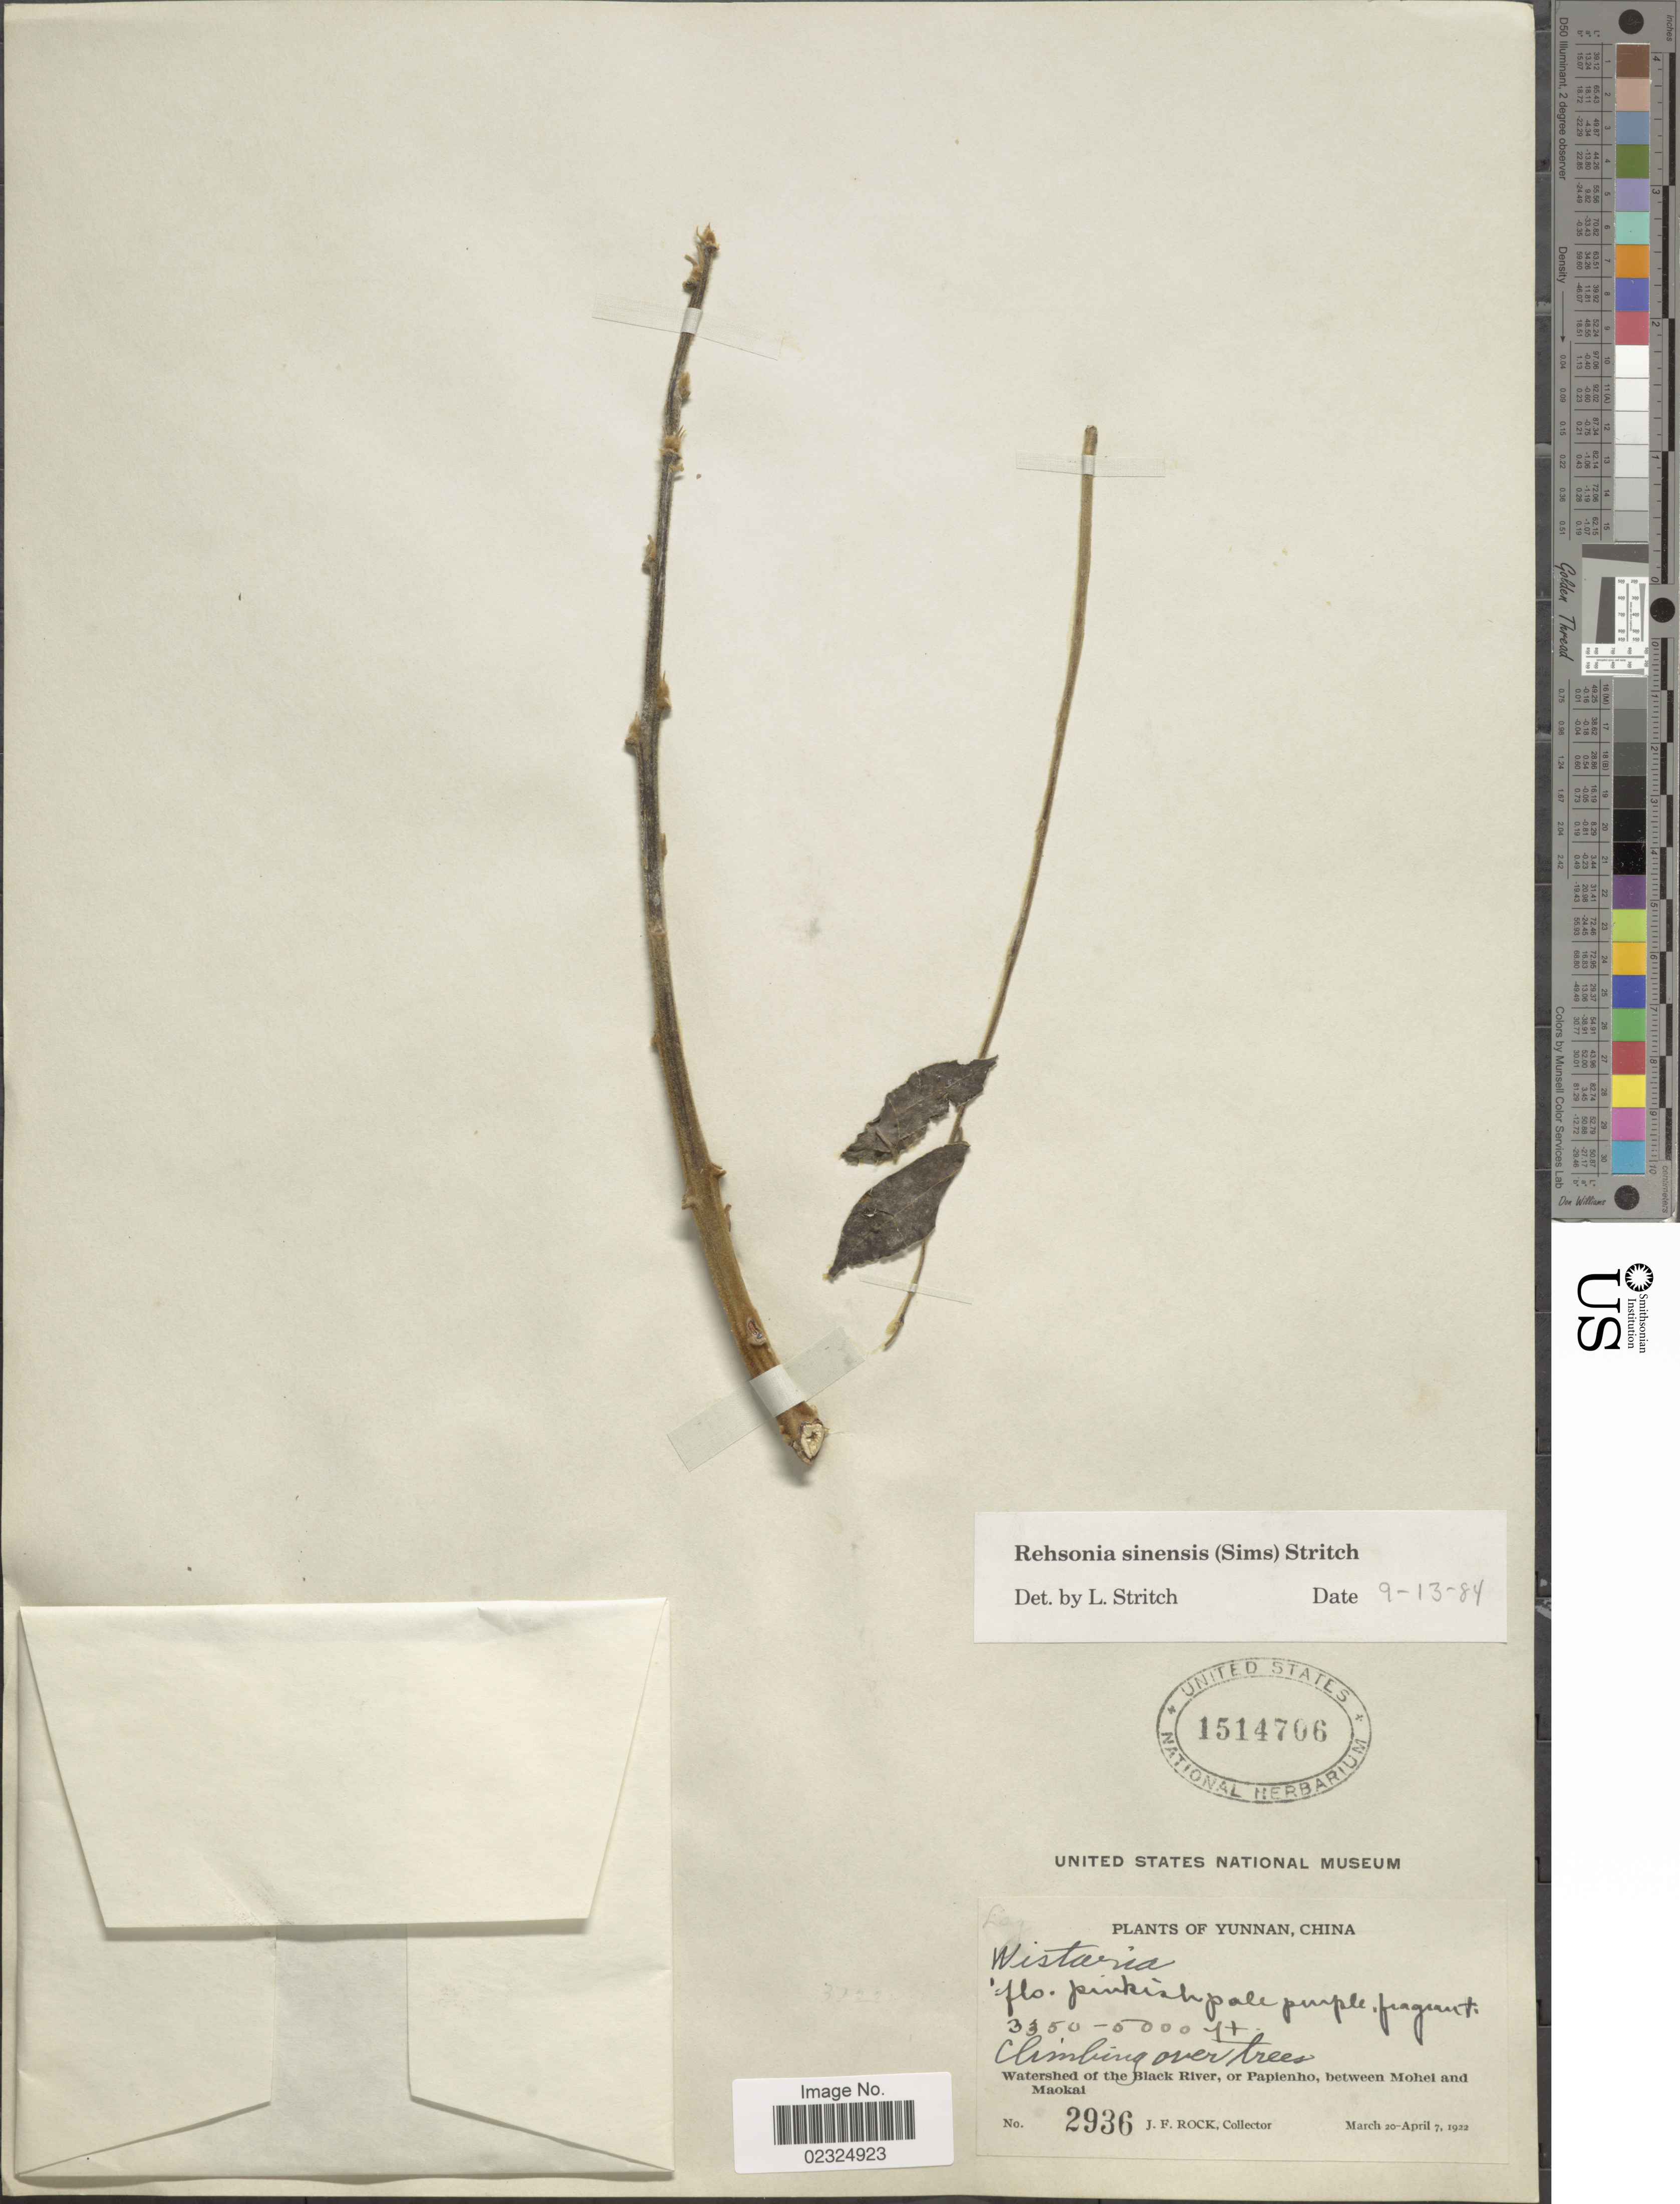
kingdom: Plantae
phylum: Tracheophyta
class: Magnoliopsida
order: Fabales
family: Fabaceae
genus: Wisteria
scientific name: Wisteria sinensis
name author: (Sims) DC.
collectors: J. Rock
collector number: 2936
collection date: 1922-03-20/1922-04-07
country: China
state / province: Yunnan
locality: Watershed of the Black River, or Papienho, between Modei and Maokai.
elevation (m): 1021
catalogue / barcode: US 1514706